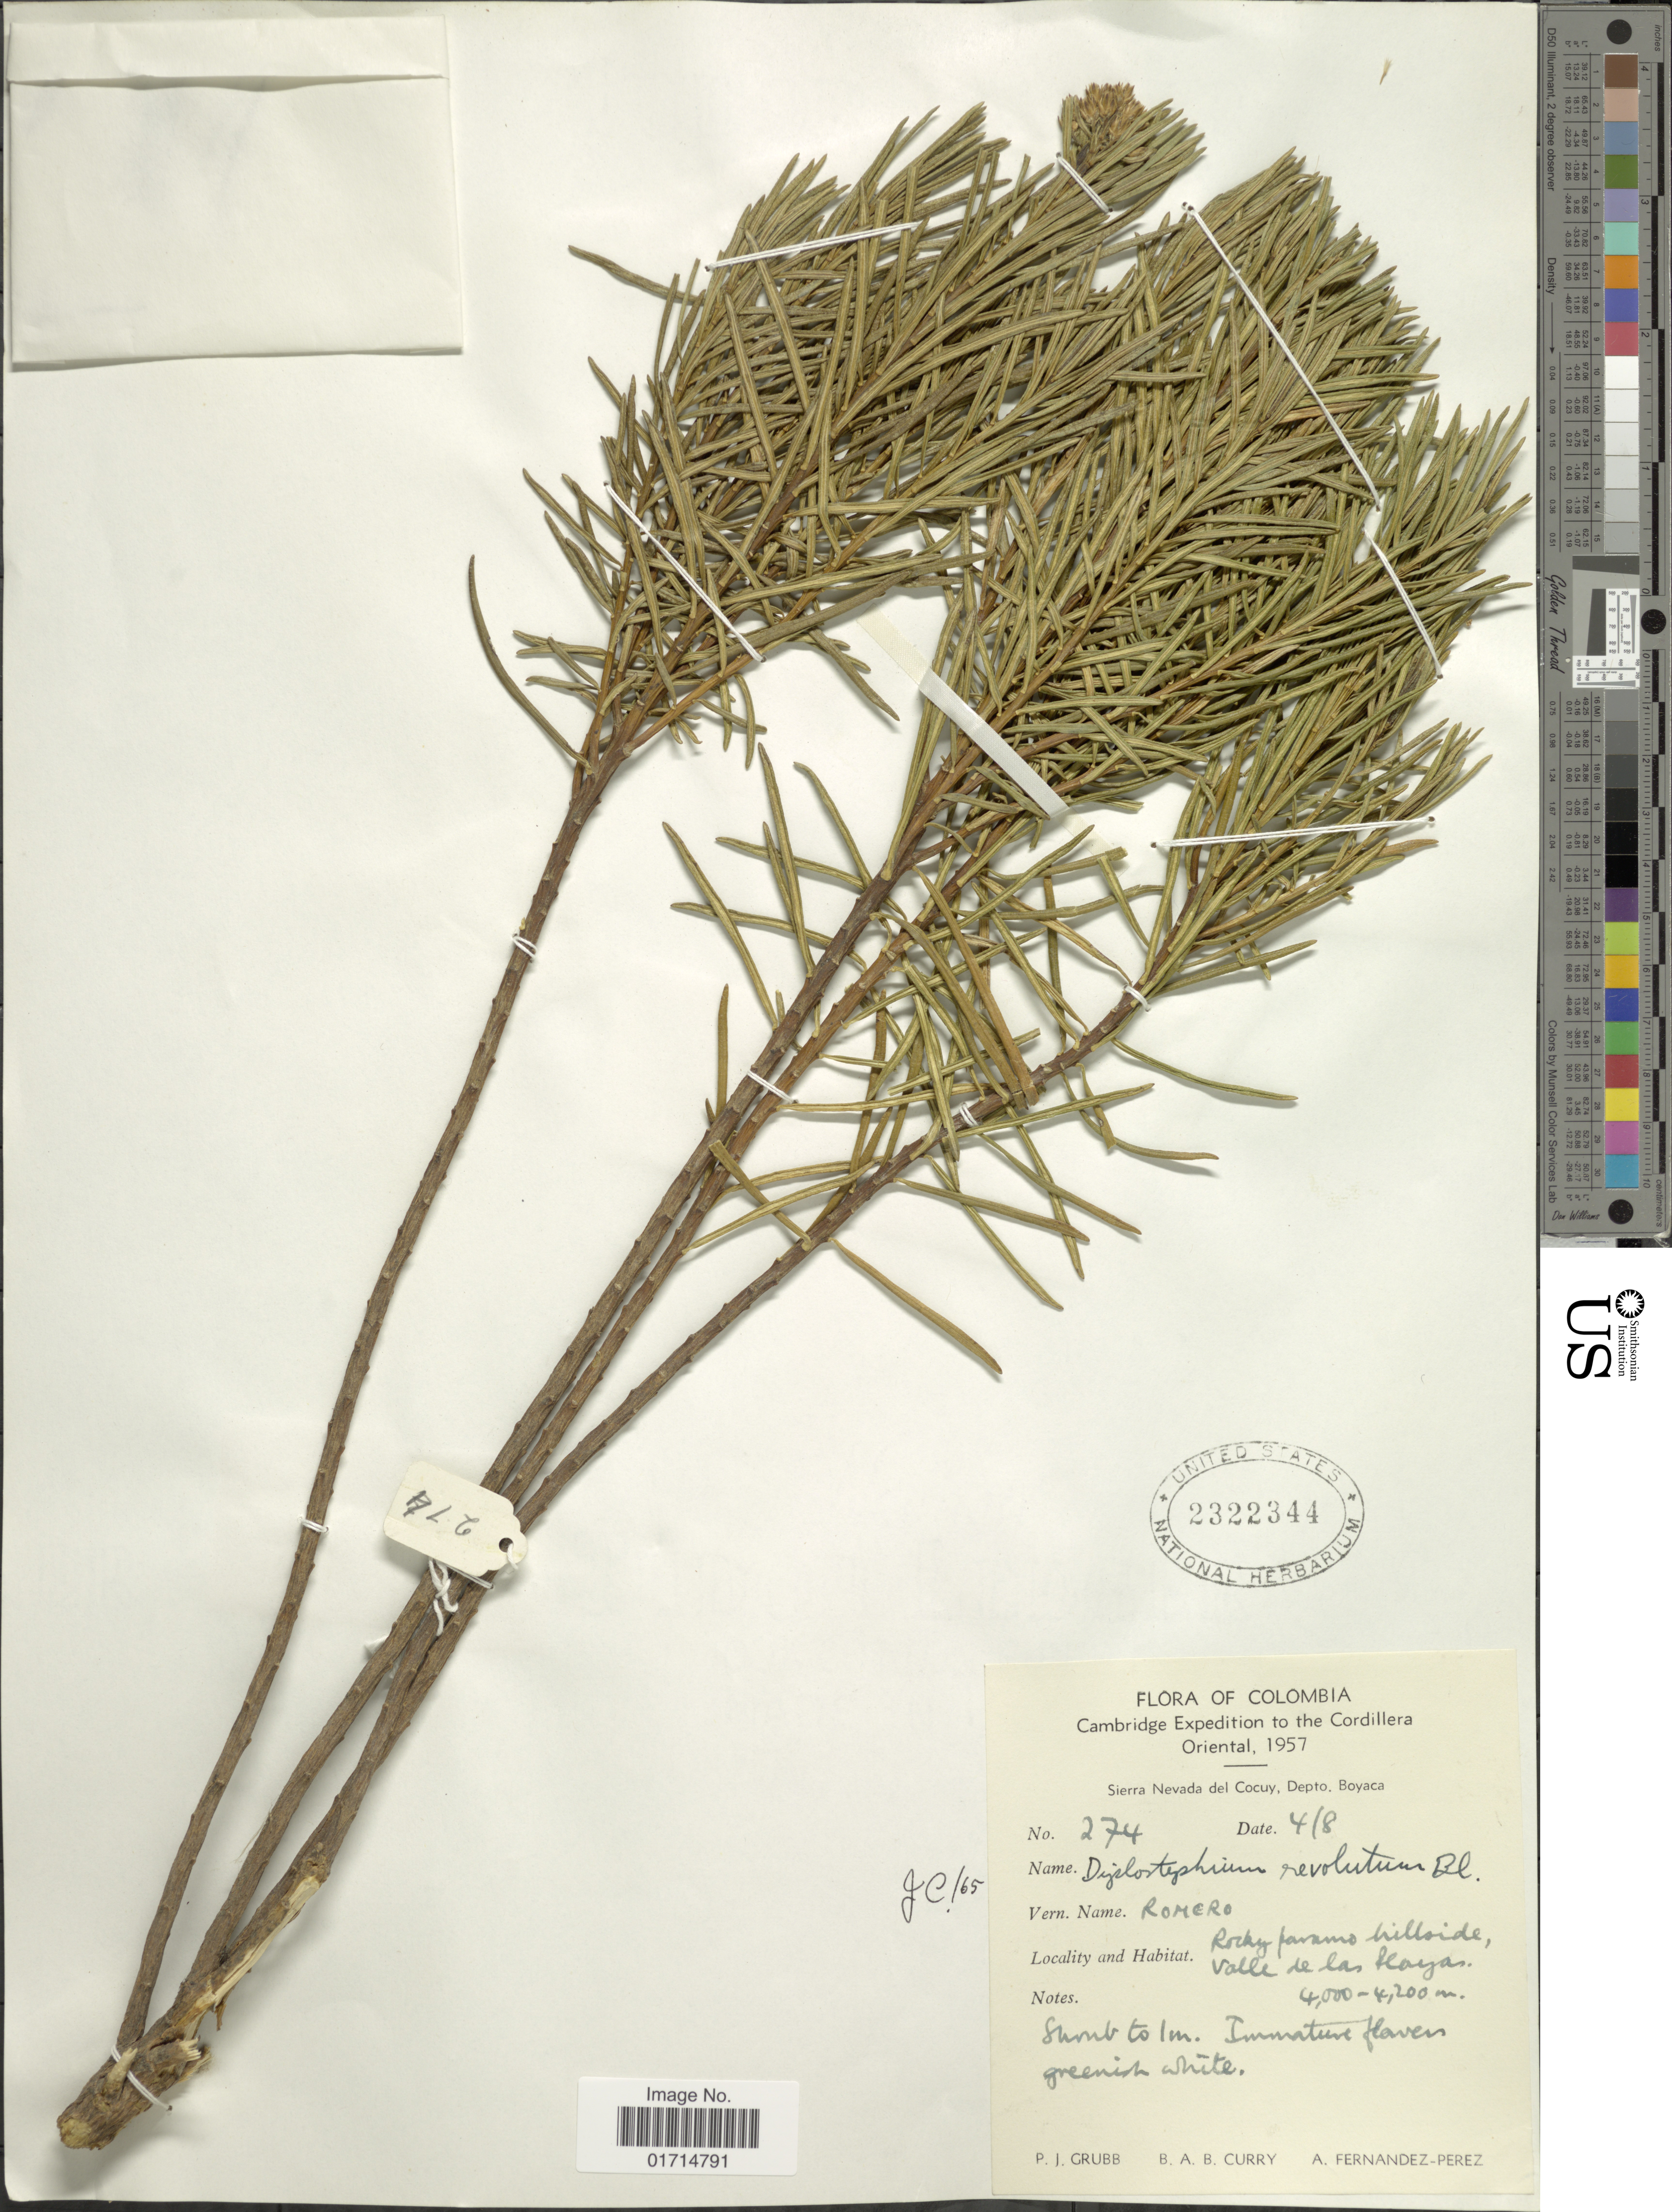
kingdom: Plantae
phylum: Tracheophyta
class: Magnoliopsida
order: Asterales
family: Asteraceae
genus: Diplostephium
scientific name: Diplostephium revolutum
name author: S.F. Blake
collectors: P. J. Grubb, B. Curry & A. Fernández-Pérez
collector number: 274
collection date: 1957-08-04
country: Colombia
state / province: Boyacá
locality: Colombia. Sierra Nevada del Cocuy, Depto. Boyacá. Rocky paramo hillside, Valle de las Playas.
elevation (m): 4000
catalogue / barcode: US 2322344